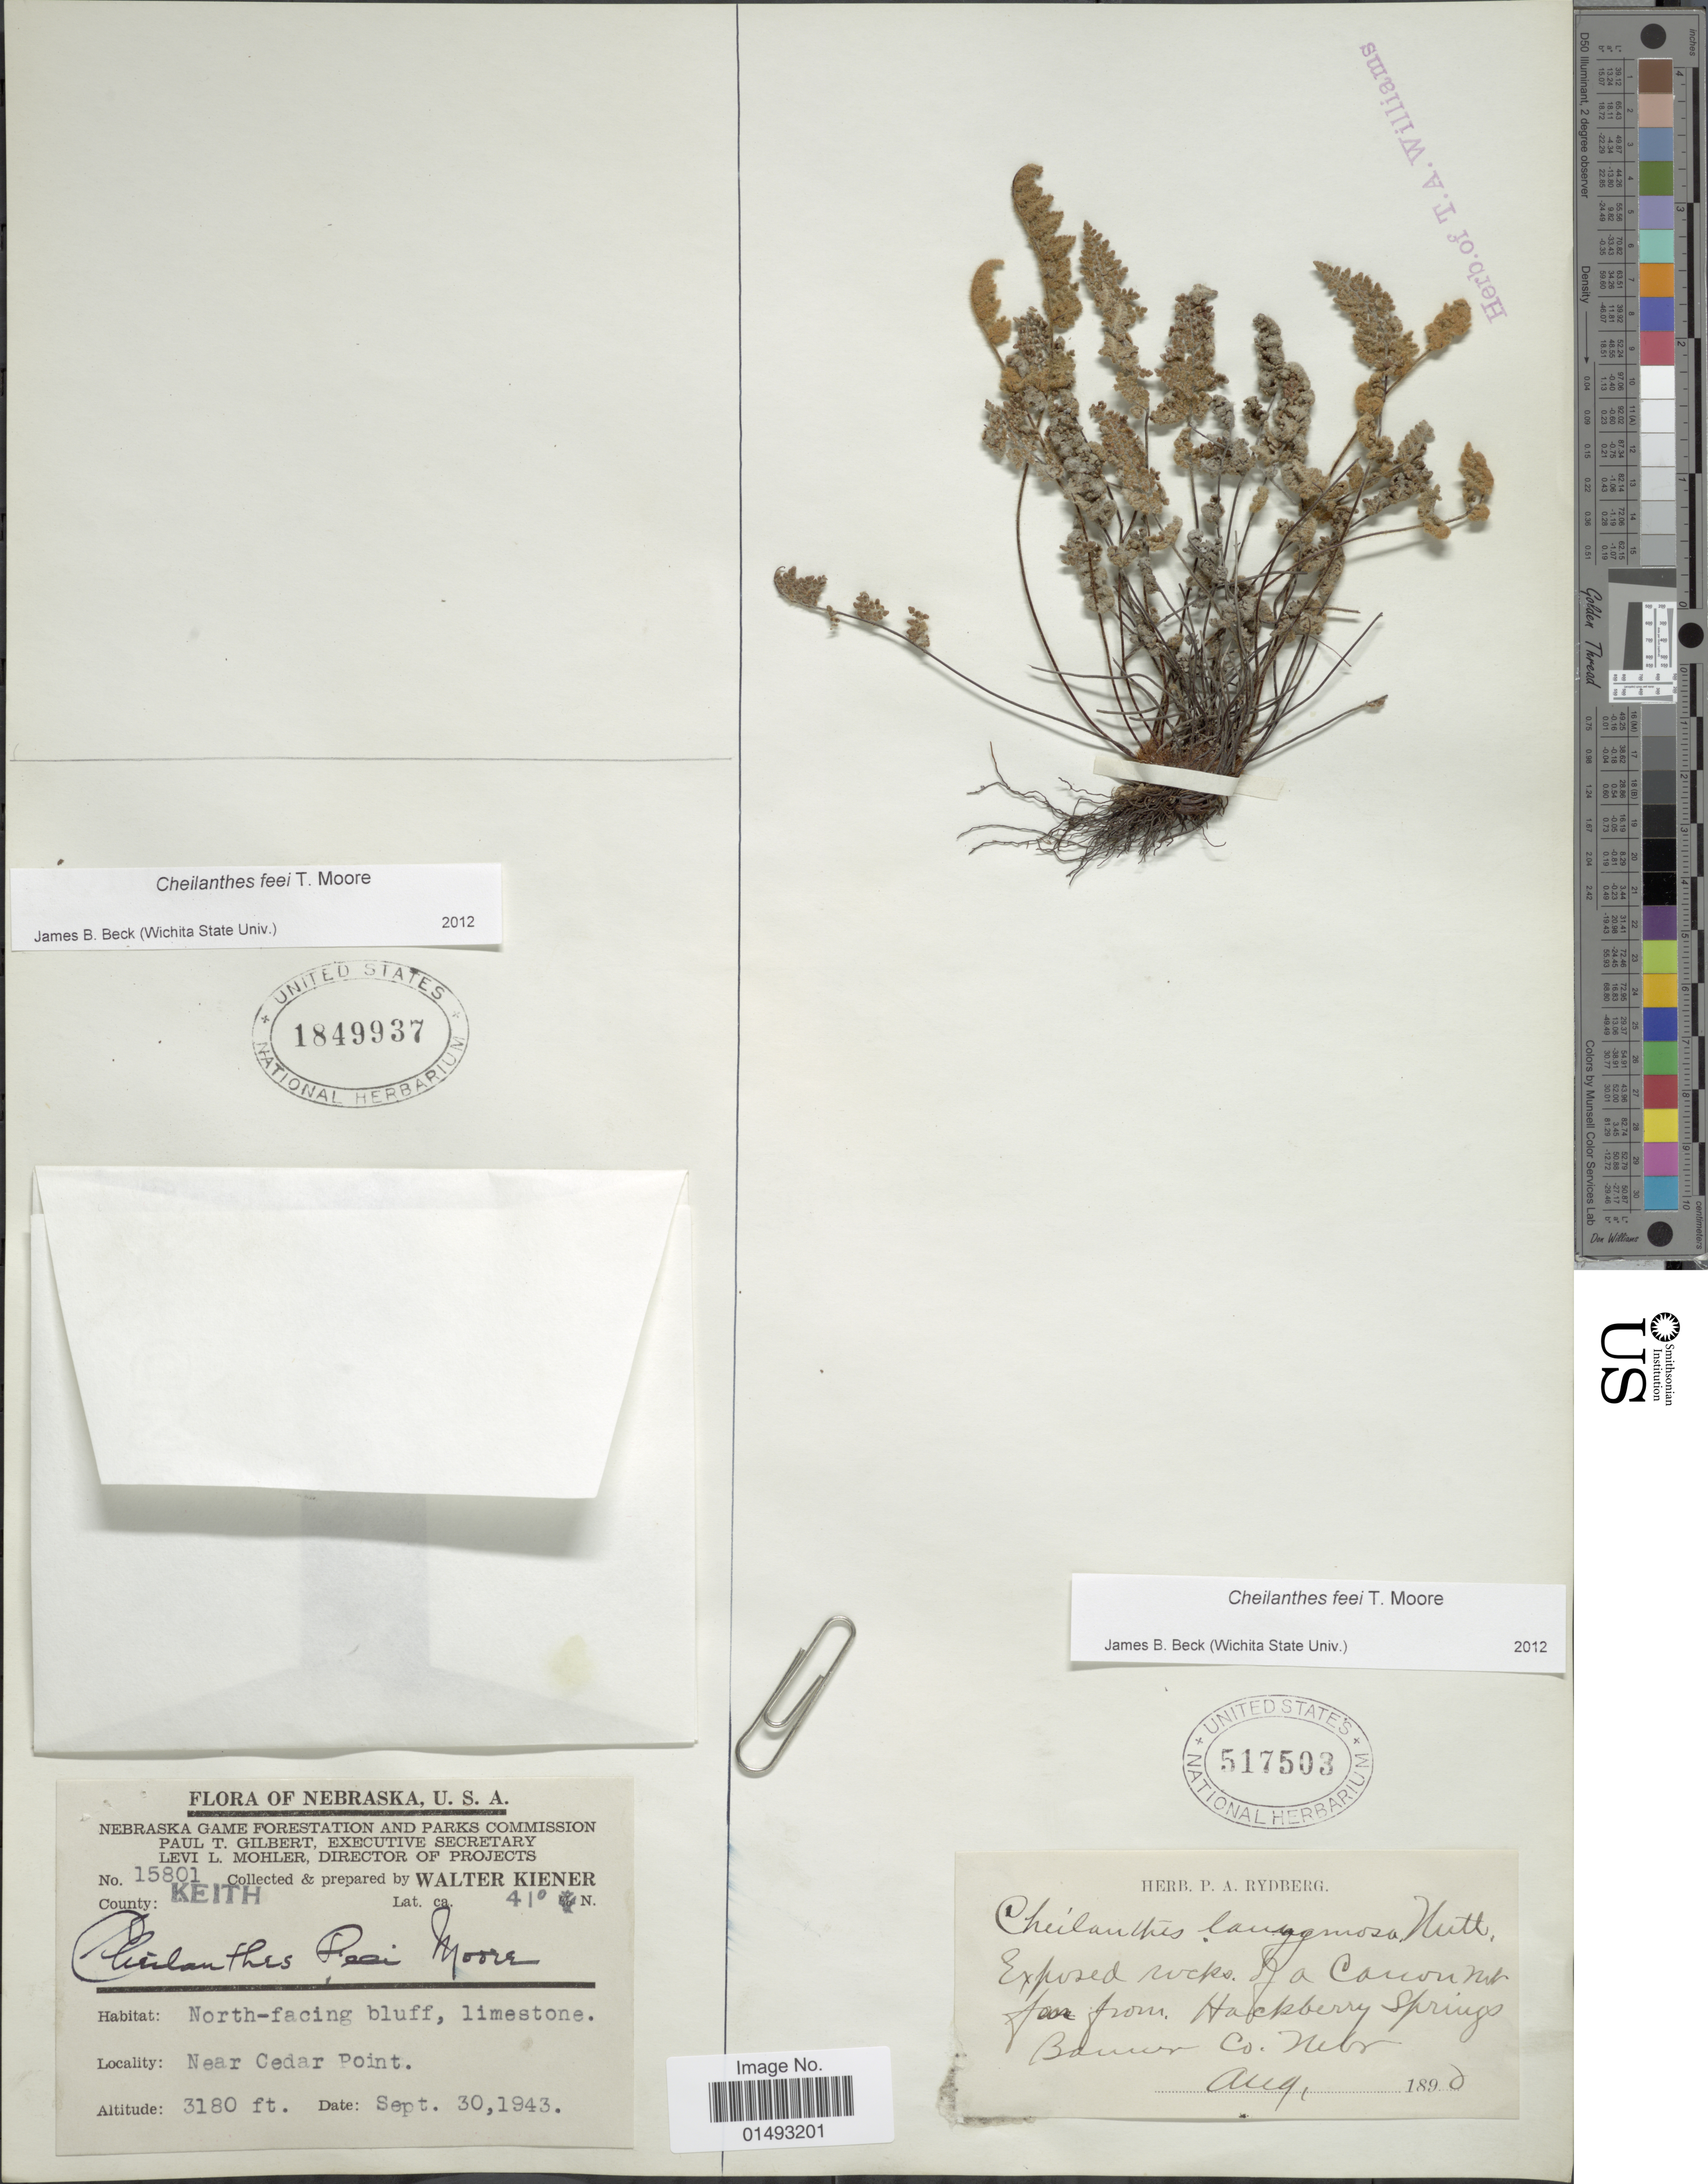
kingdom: Plantae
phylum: Tracheophyta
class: Polypodiopsida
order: Polypodiales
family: Pteridaceae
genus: Myriopteris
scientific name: Myriopteris gracilis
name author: Fée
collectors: ex herb. P. A. Rydberg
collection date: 1890-08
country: United States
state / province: Nebraska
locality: Exposed rocks a Canon Mt from Hackberry Springs Banner Co.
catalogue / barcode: US 517503-2